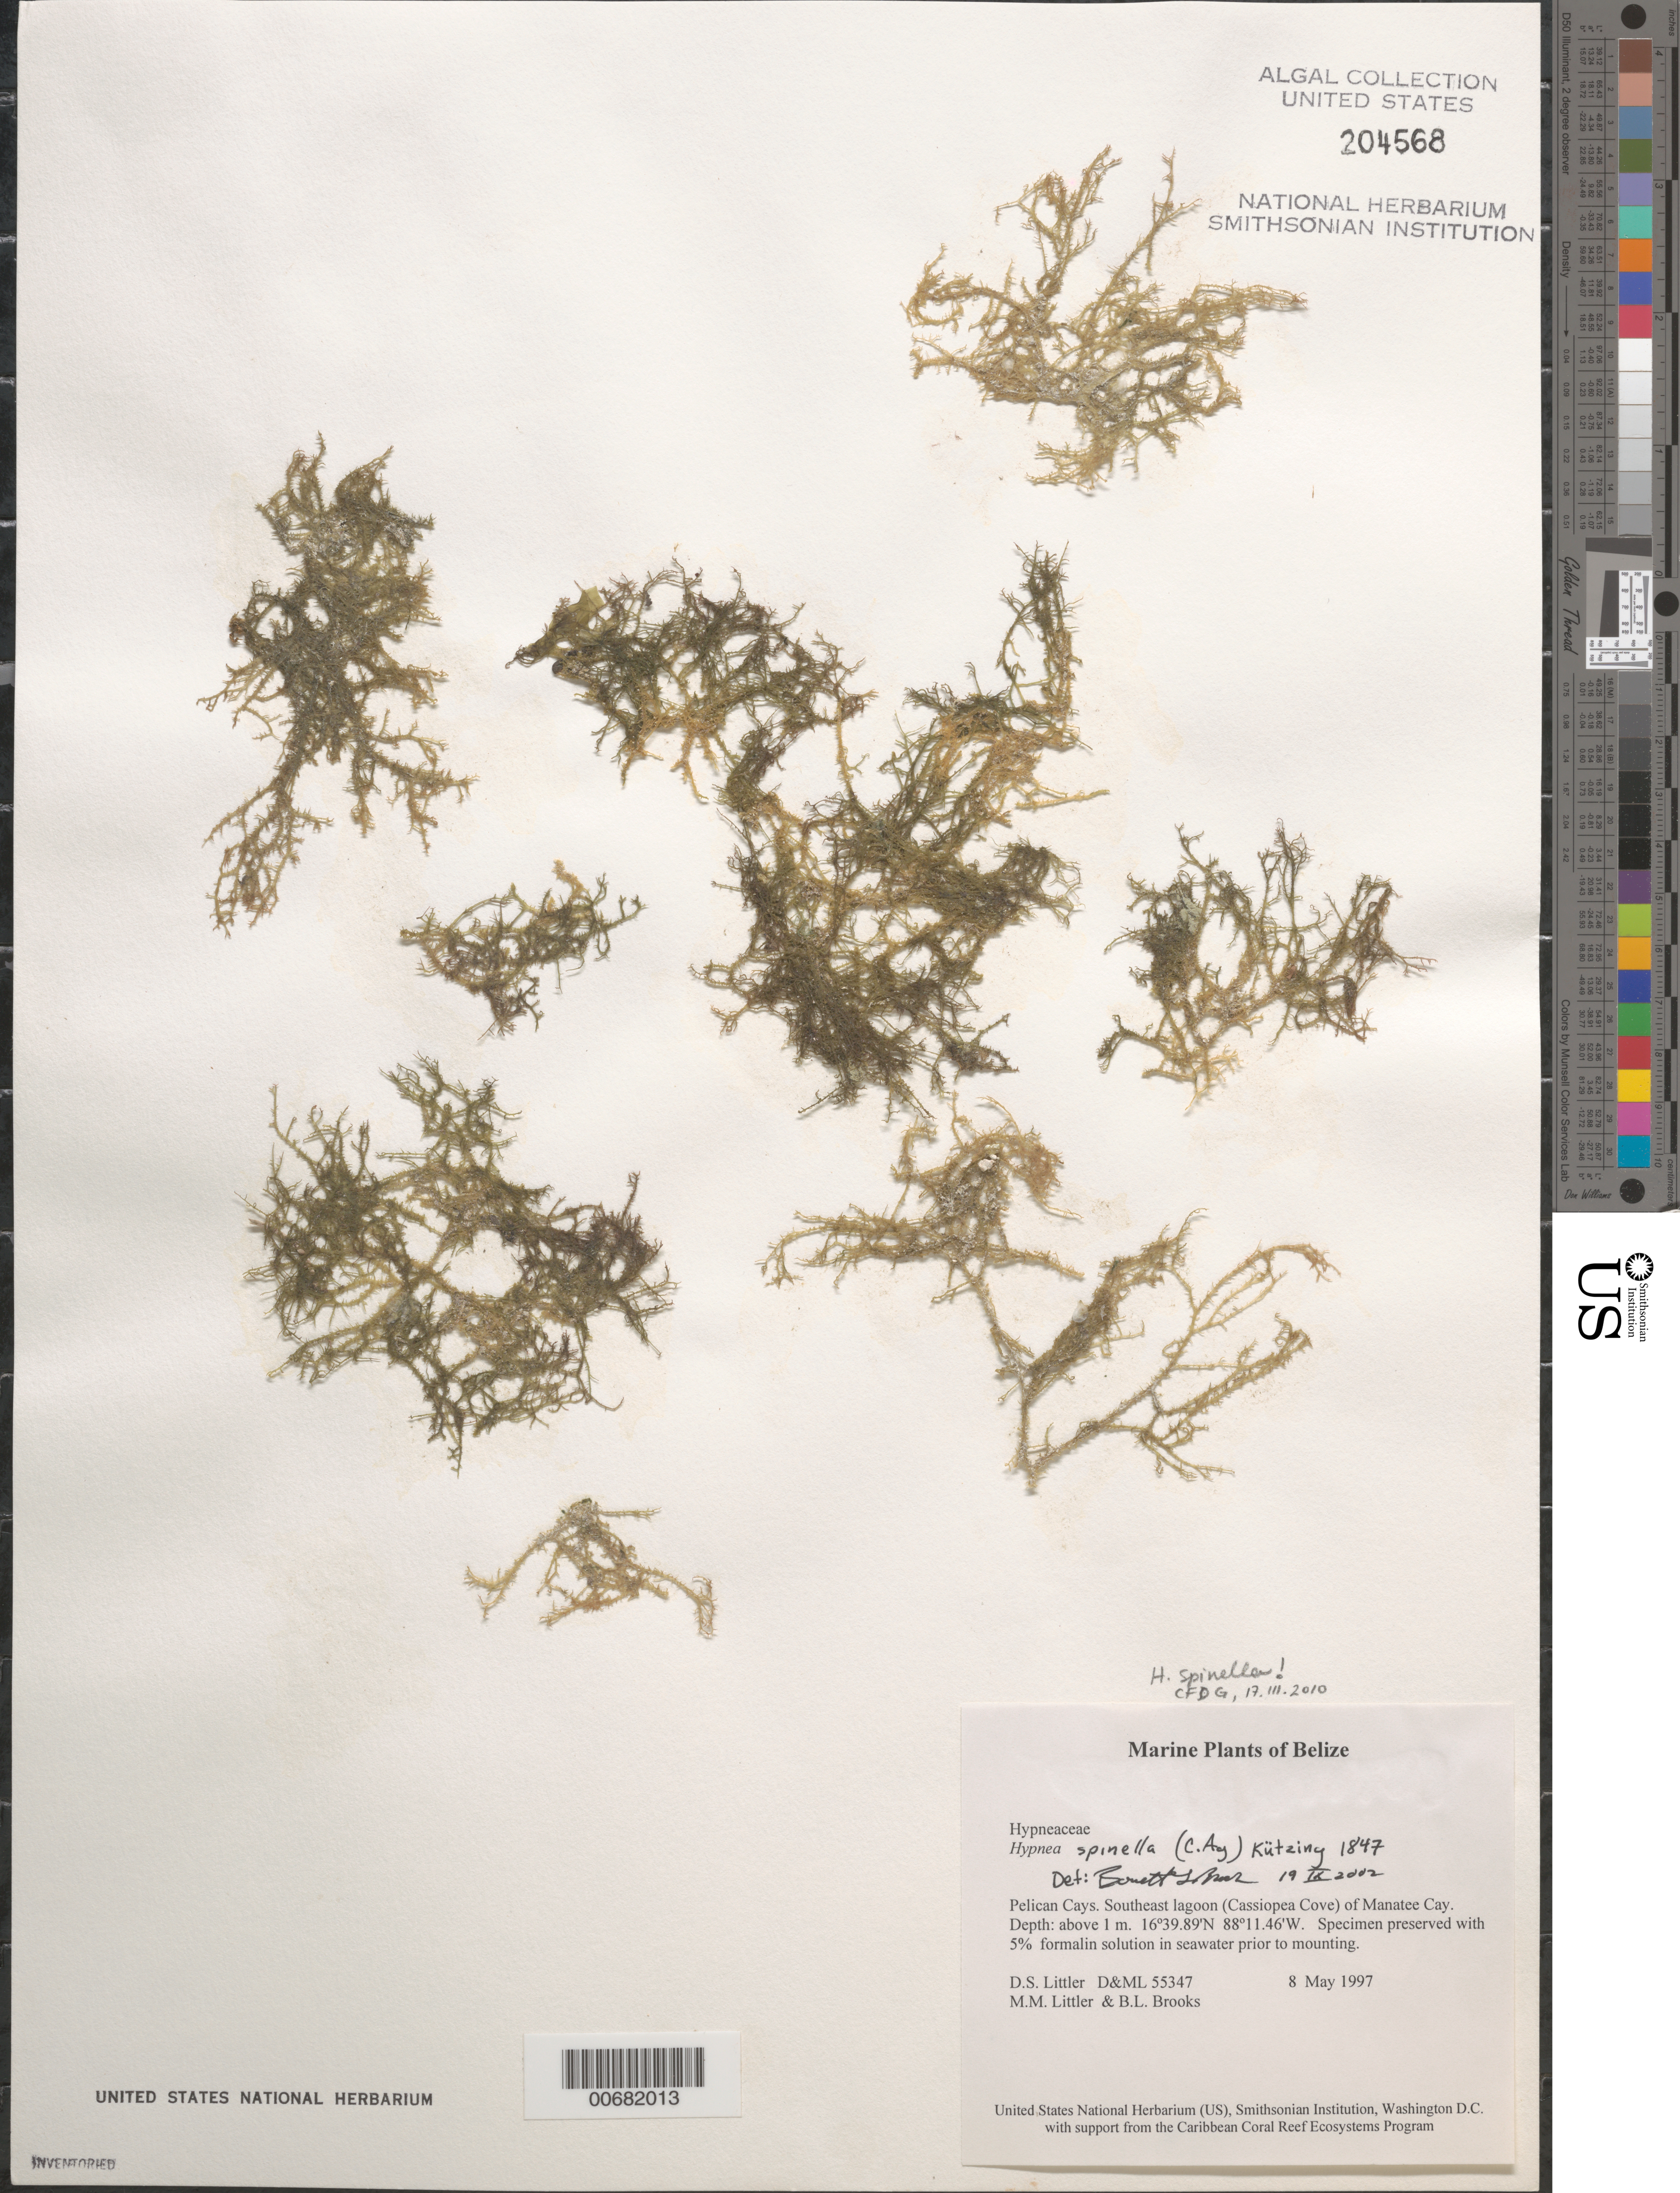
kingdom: Plantae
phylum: Rhodophyta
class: Florideophyceae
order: Gigartinales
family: Cystocloniaceae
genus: Hypnea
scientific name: Hypnea spinella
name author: (C. Agardh) Kütz.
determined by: Brooks, B. L., (BOT), Smithsonian Institution - National Museum of Natural History (UNITED STATES)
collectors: D. S. Littler, M. M. Littler & B. Brooks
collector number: D&ML 55347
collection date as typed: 08 May 1997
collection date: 1997-05-08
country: Belize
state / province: Stann Creek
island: Manatee Cay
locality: Cassiopea Cove (southeastern lagoon)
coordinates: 16 39.89' N, 88 11.46' W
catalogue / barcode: US 204568